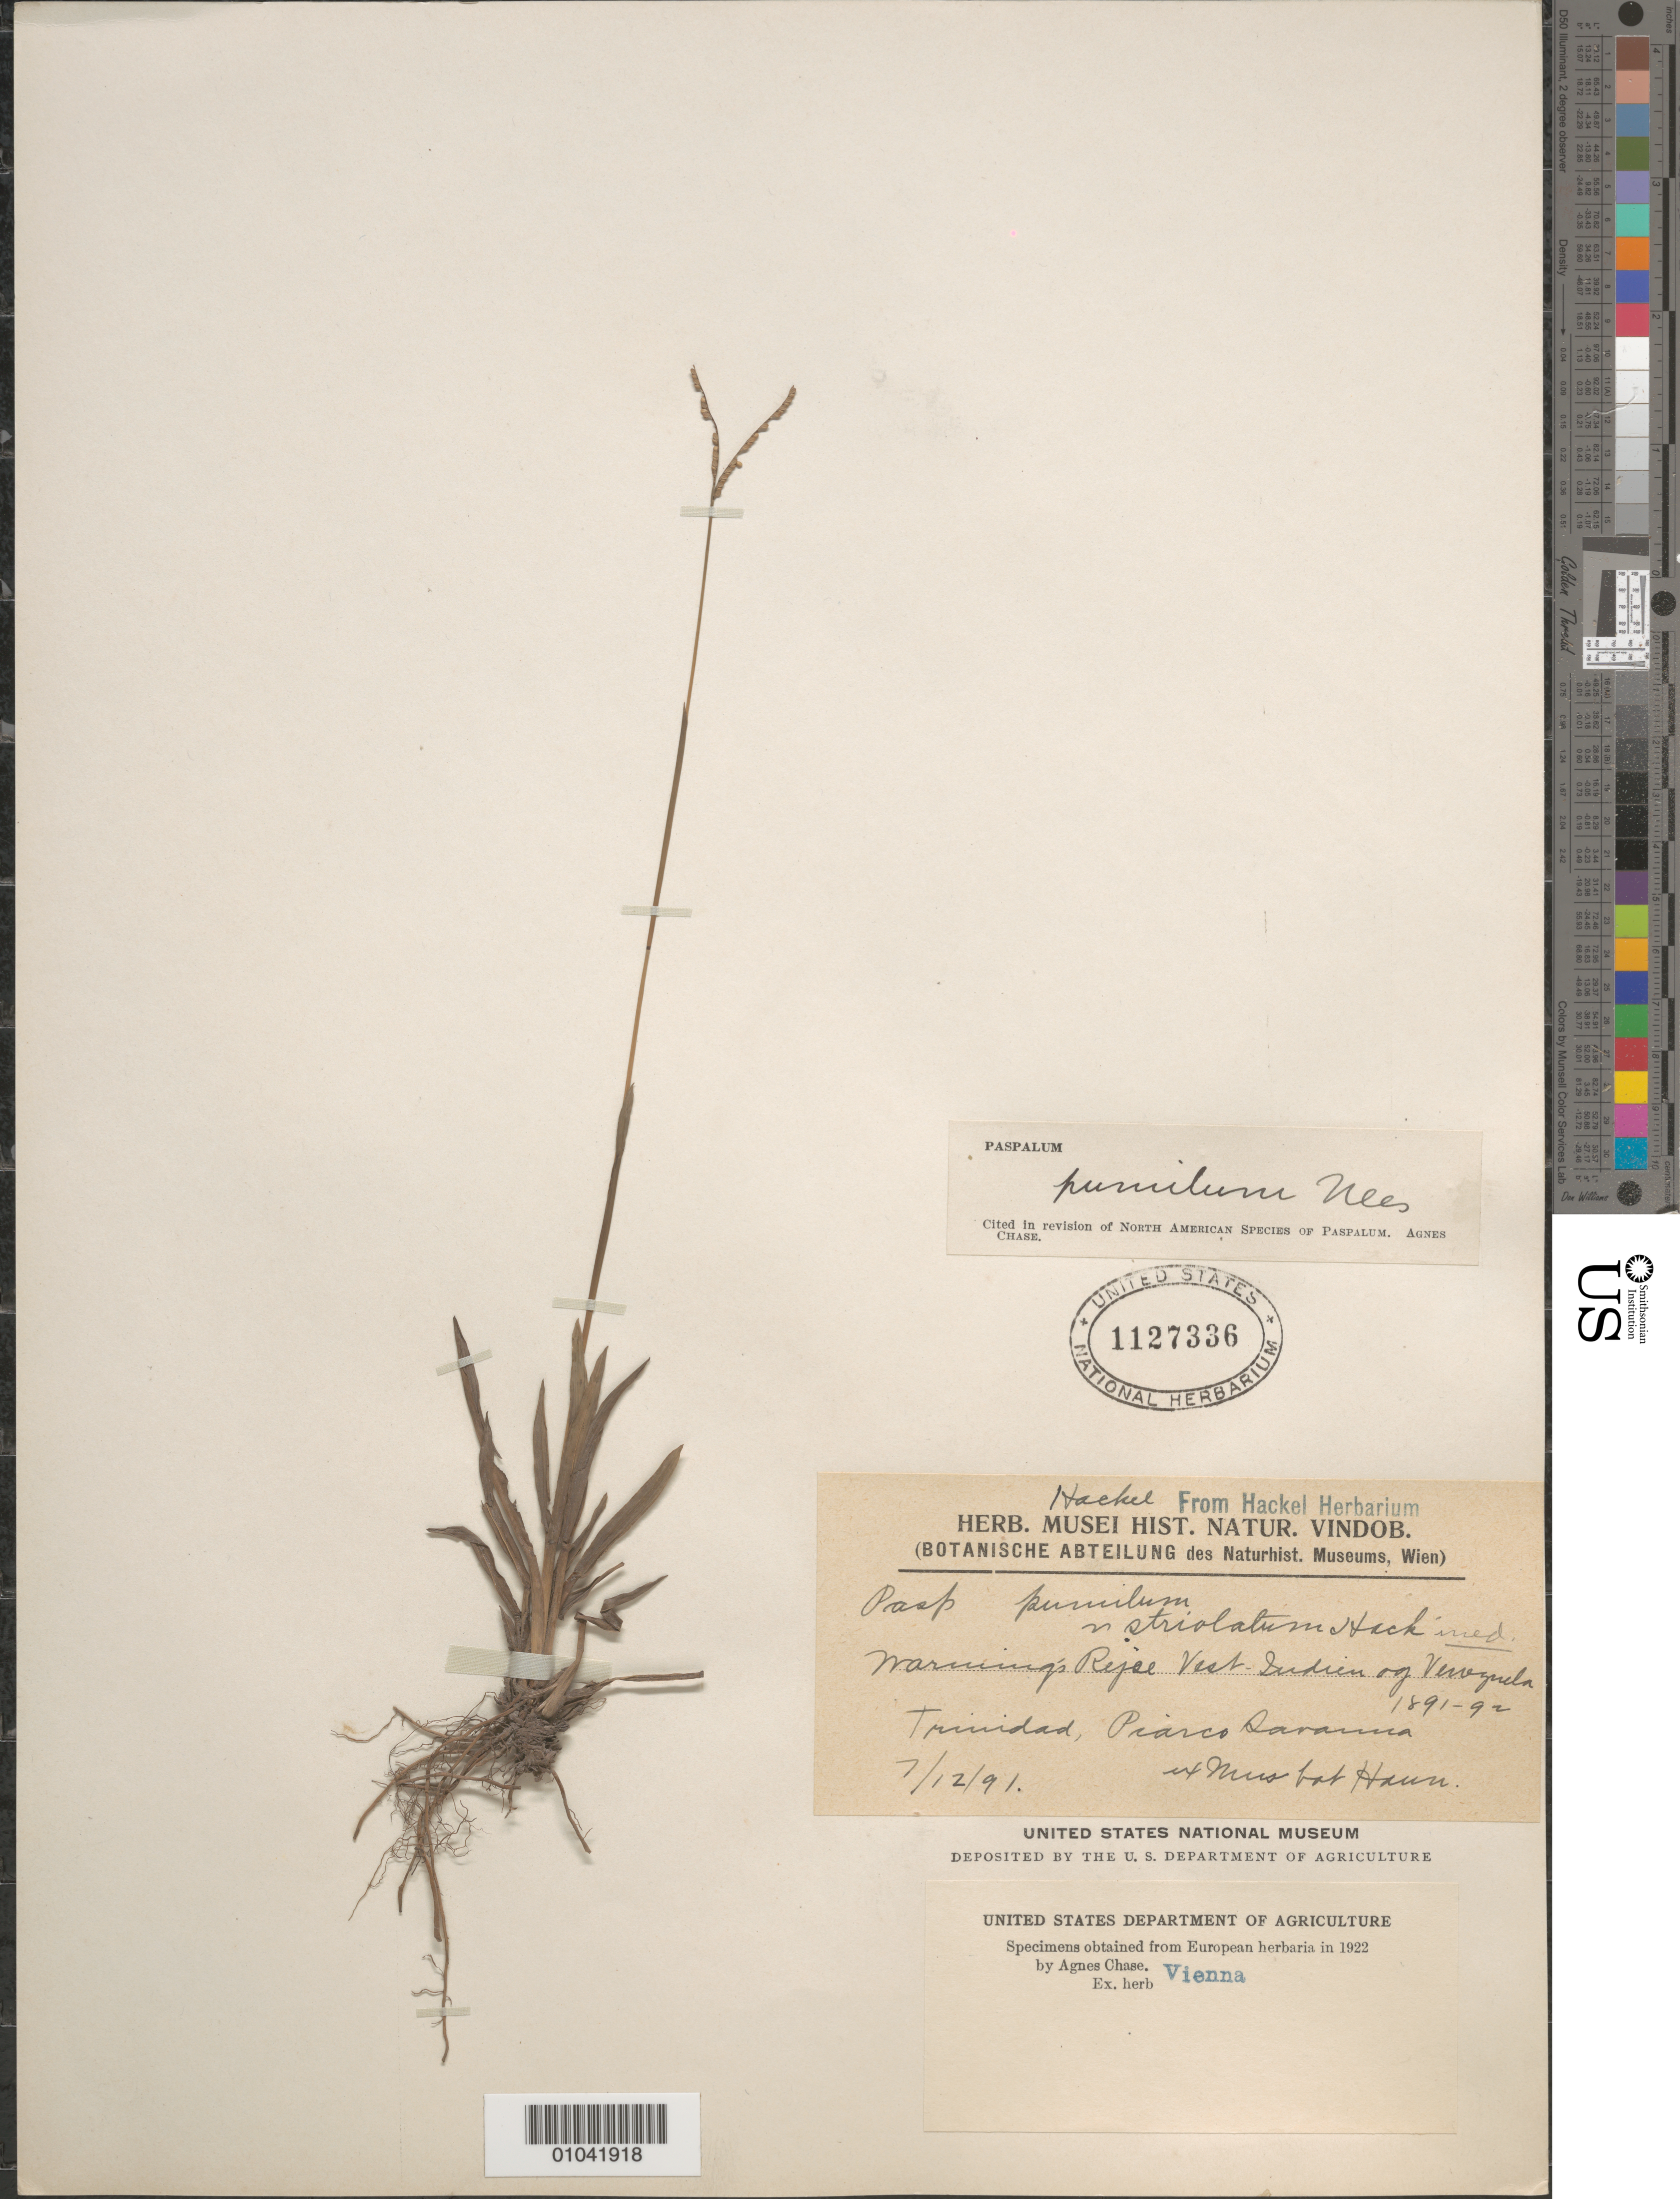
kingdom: Plantae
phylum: Tracheophyta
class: Liliopsida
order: Poales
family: Poaceae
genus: Paspalum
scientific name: Paspalum pumilum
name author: Nees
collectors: E. Warming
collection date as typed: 07 Dec 1891 or 12 Jul 1891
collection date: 1891-07-12 or 1891-12-07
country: Trinidad and Tobago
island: Trinidad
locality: Piarco savanna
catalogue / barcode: US 1127336